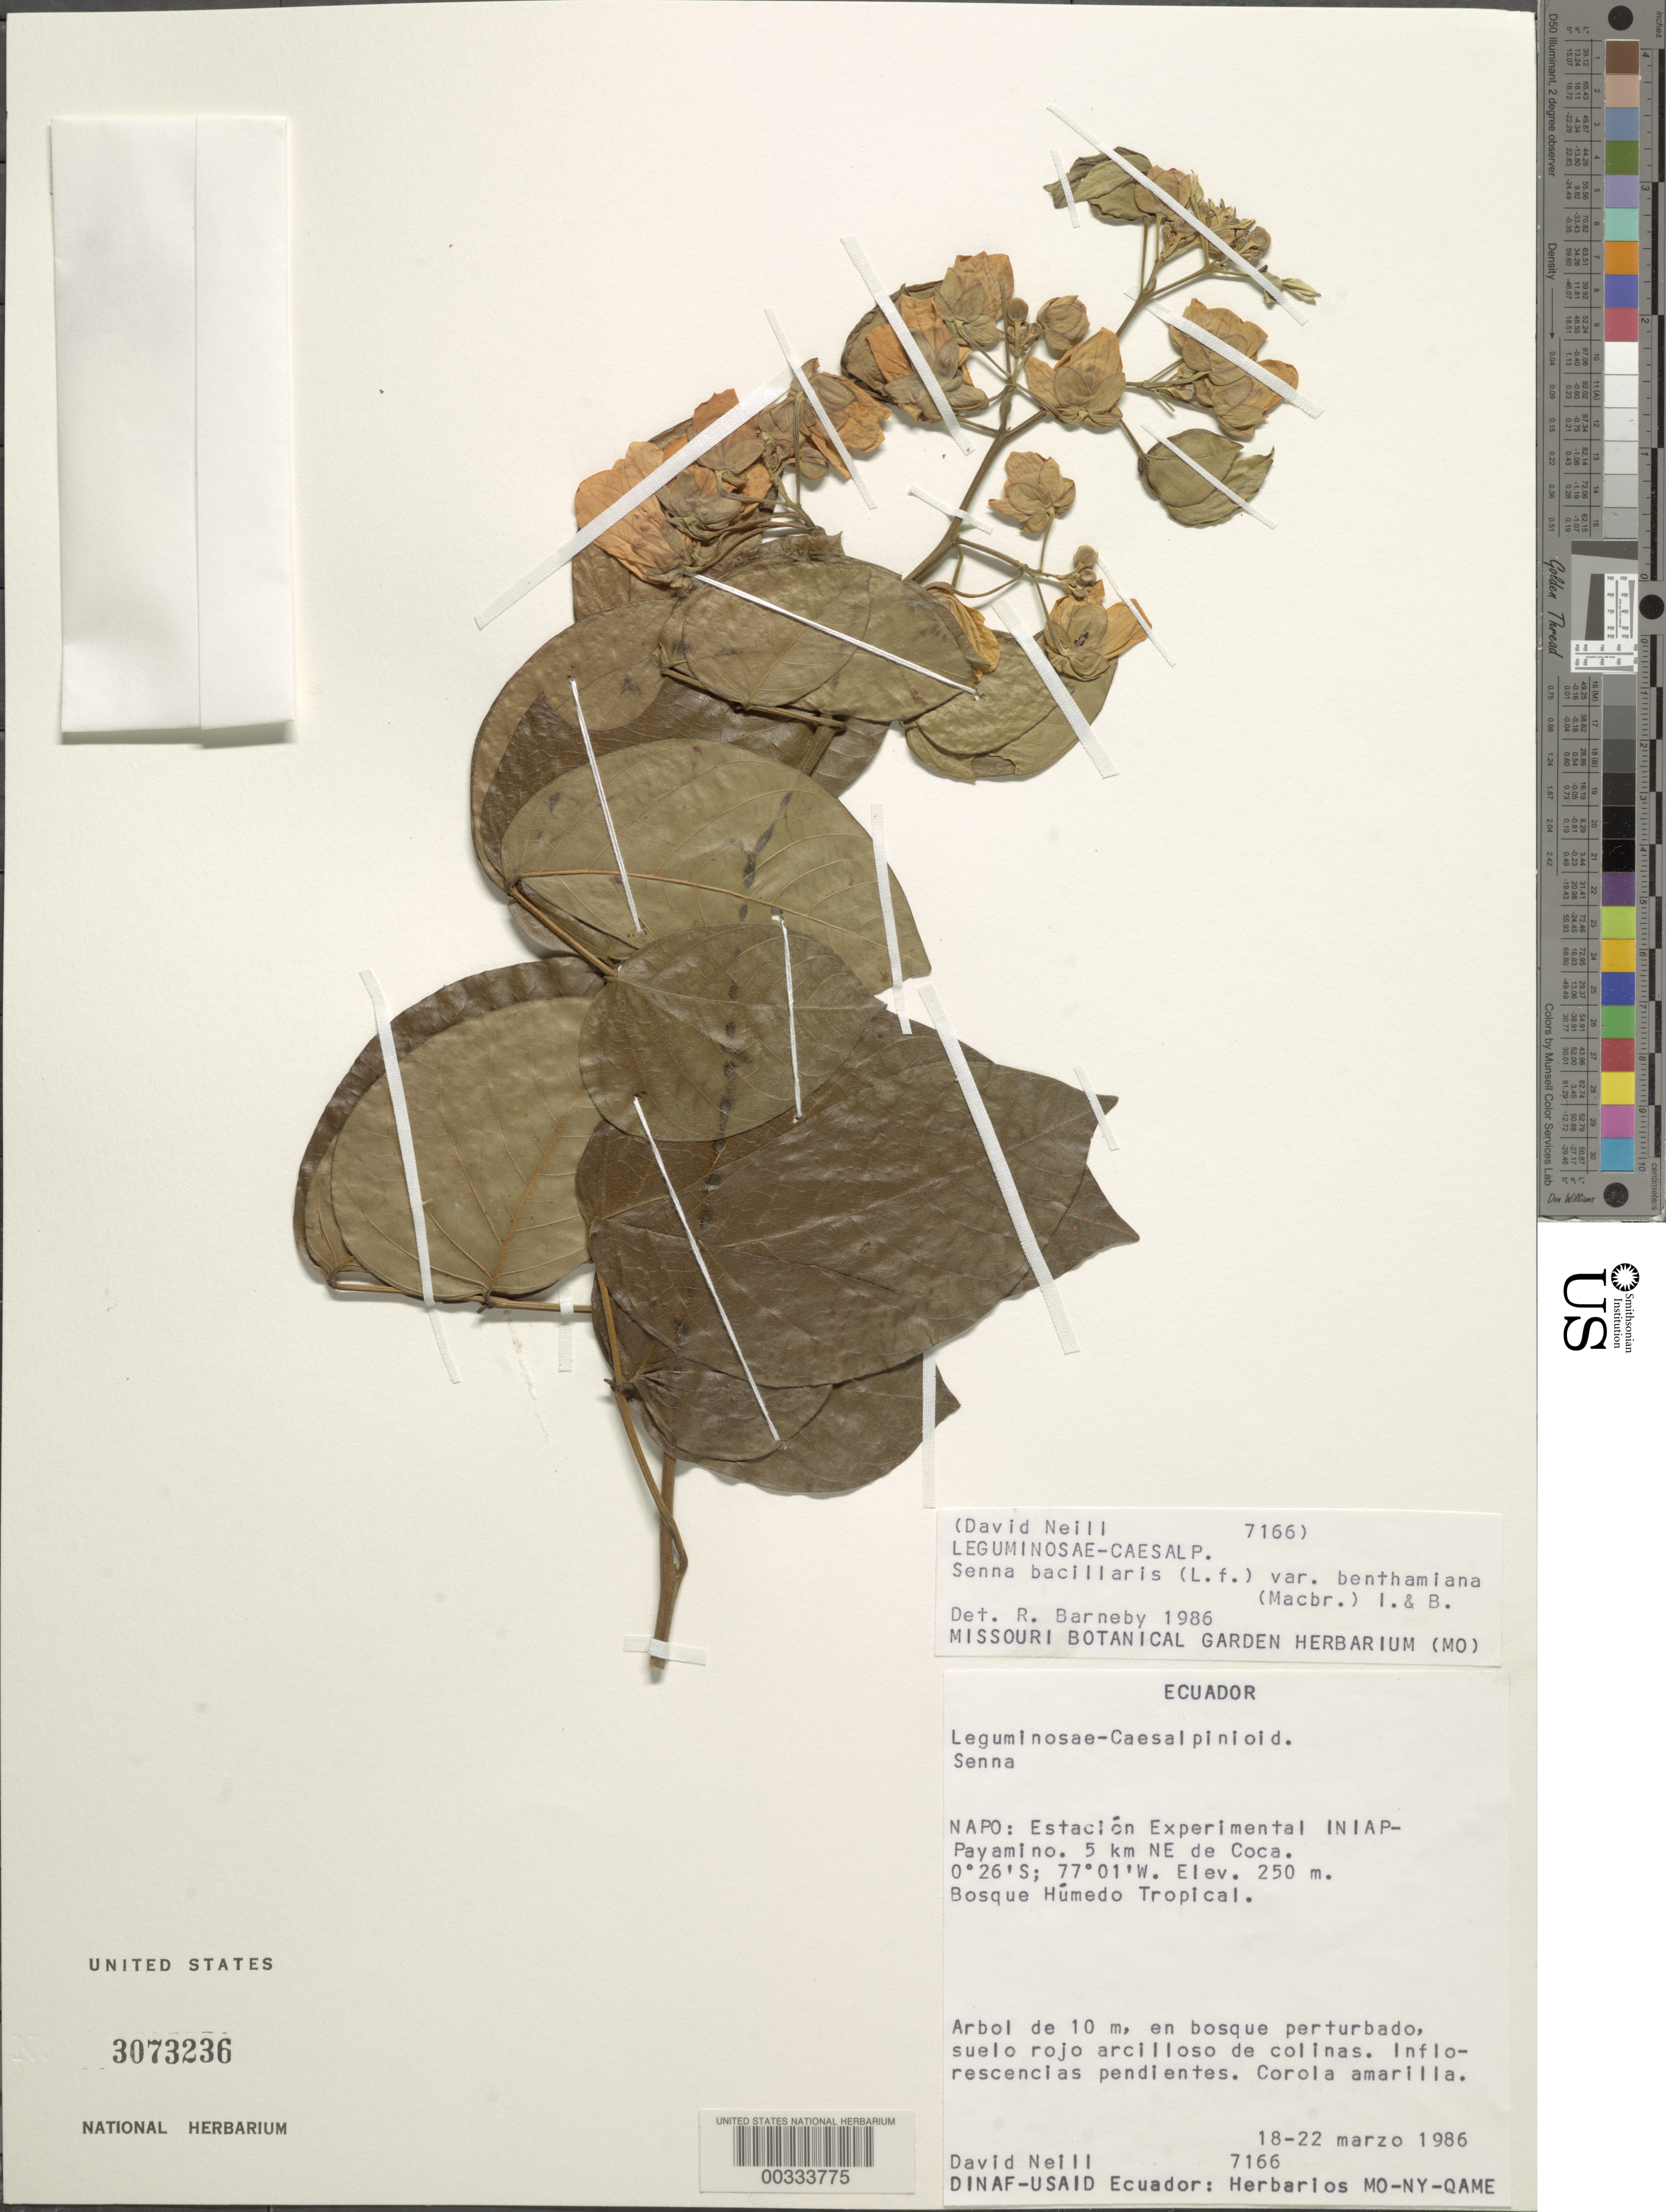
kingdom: Plantae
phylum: Tracheophyta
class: Magnoliopsida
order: Fabales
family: Fabaceae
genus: Senna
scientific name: Senna bacillaris var. benthamiana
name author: (J.F. Macbr.) H.S. Irwin & Barneby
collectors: D. A. Neill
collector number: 7166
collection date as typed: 18 Mar 1986 to 22 Mar 1986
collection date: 1986-03-18/1986-03-22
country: Ecuador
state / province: Napo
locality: Estacion Experimentalal iniap-payamino, 5 km NE of coca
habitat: Tropical humid forest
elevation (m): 250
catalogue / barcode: US 3073236